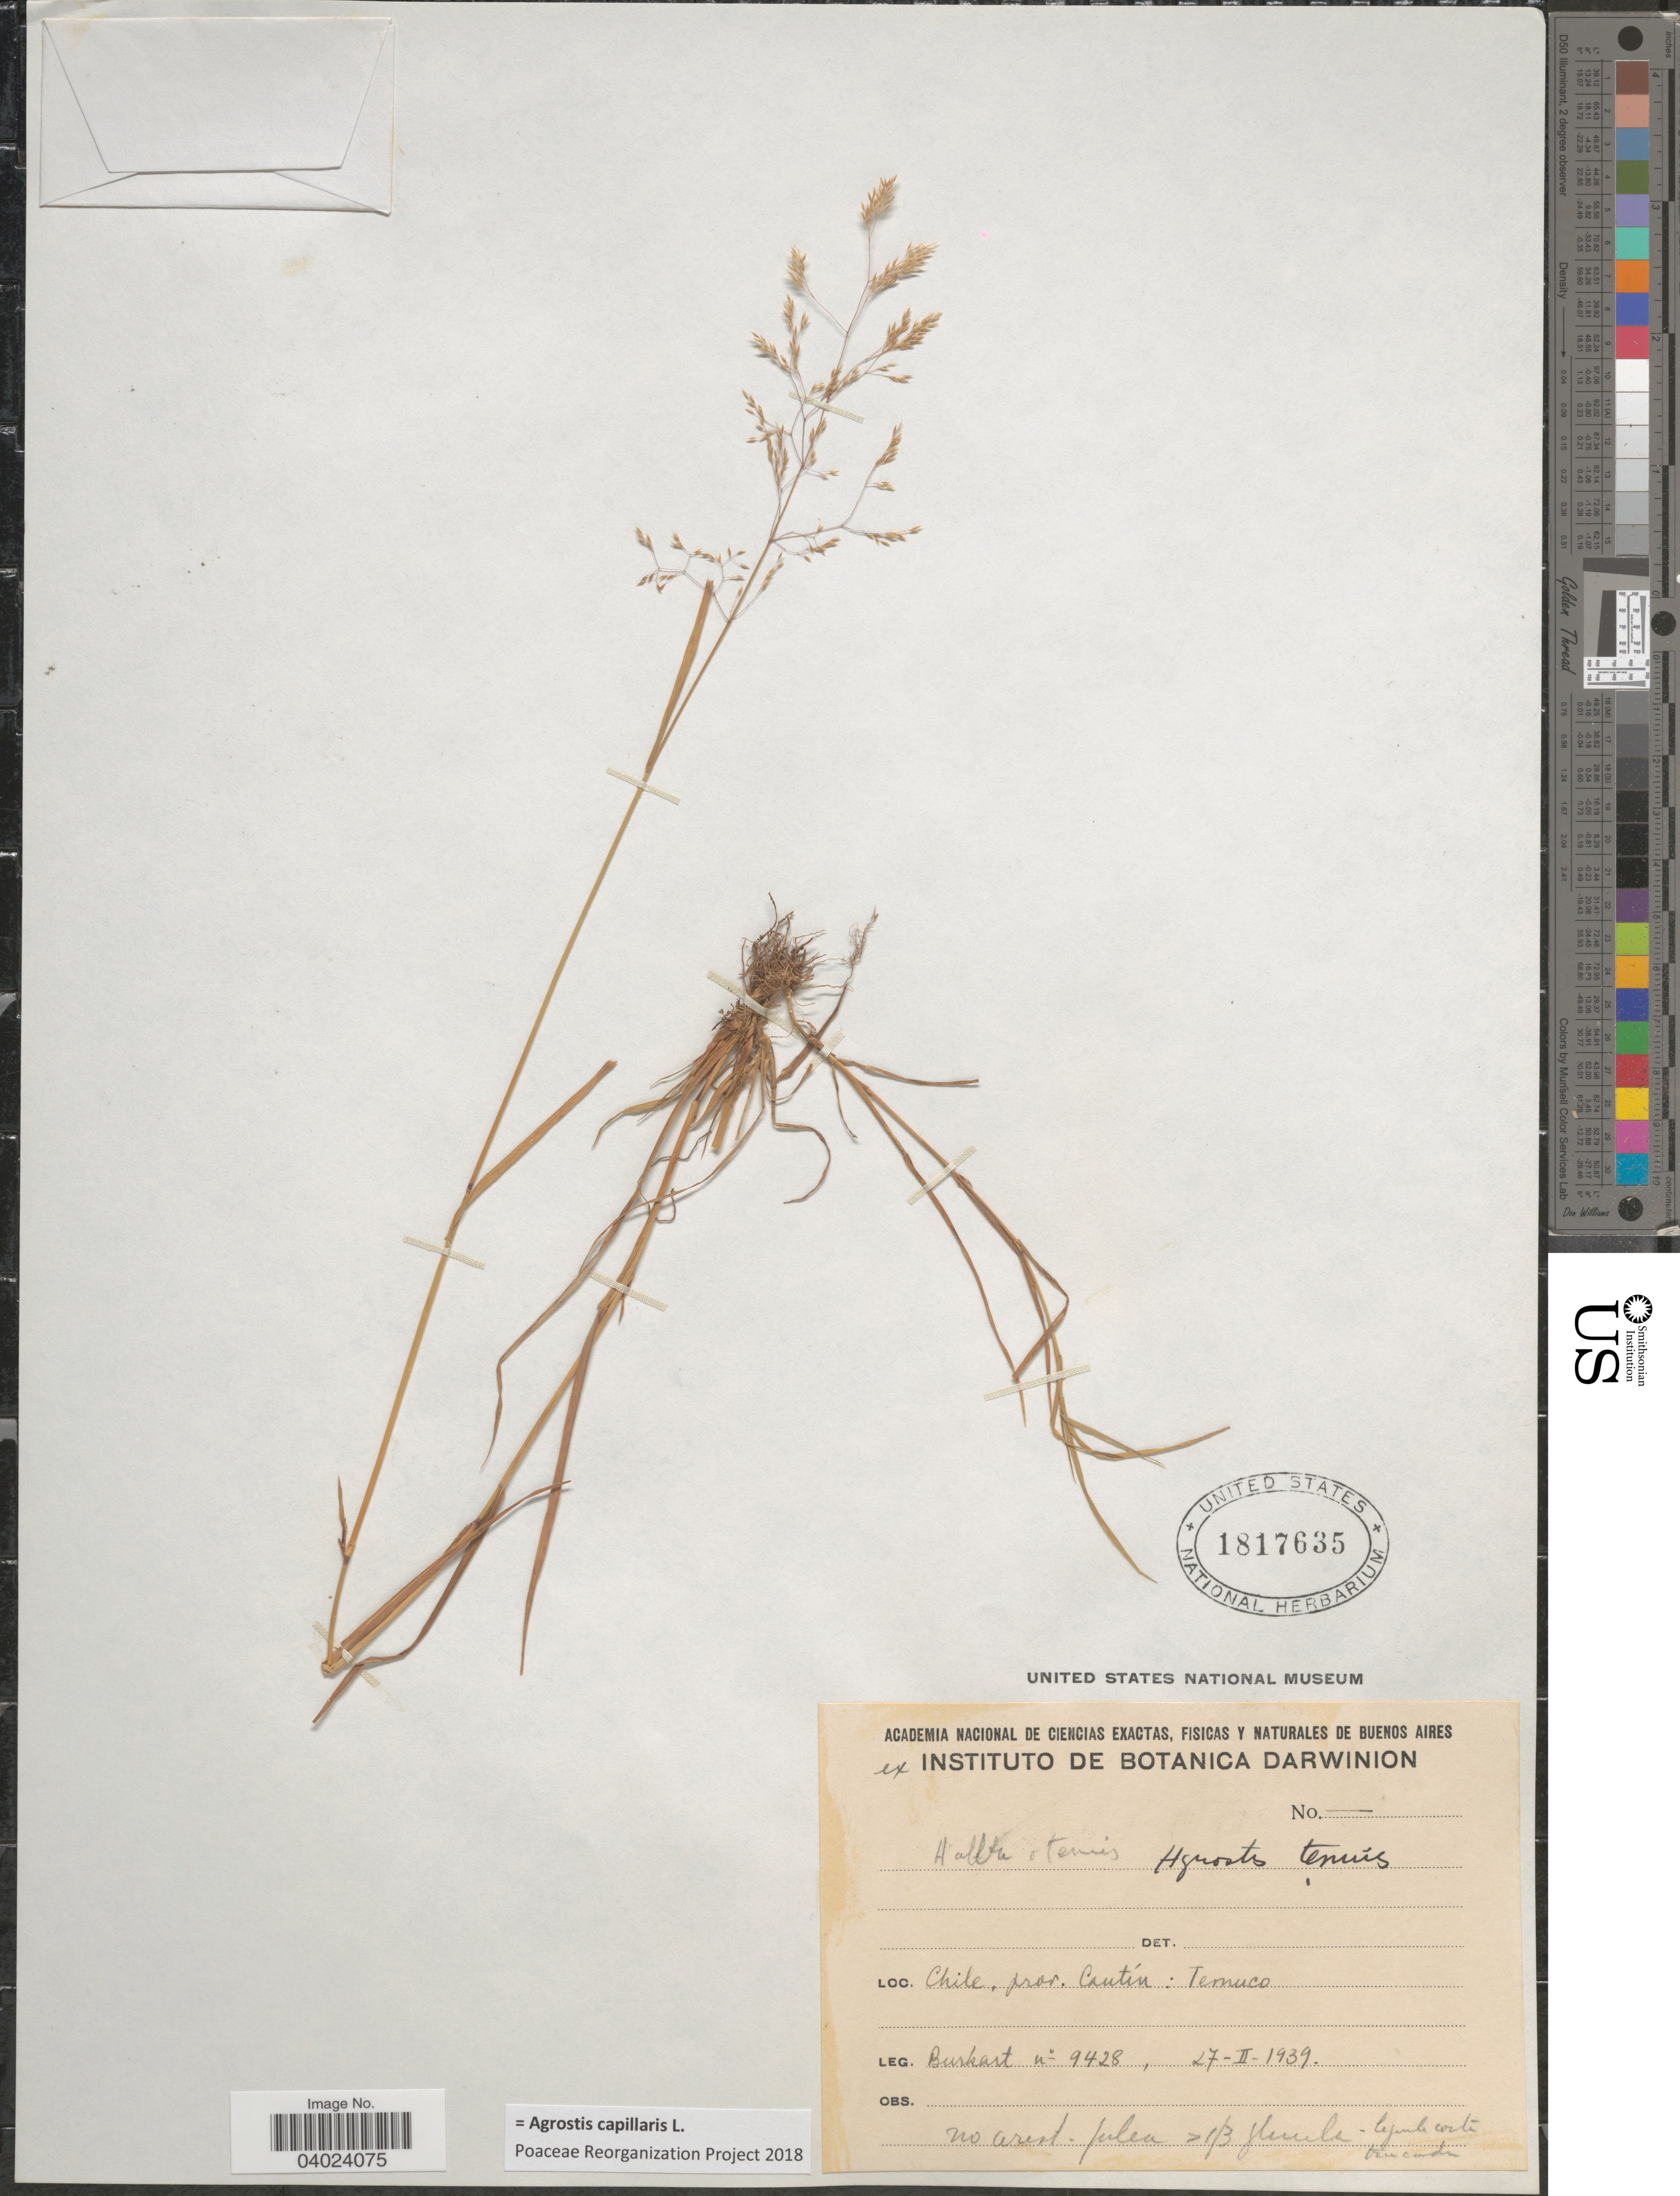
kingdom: Plantae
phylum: Tracheophyta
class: Liliopsida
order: Poales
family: Poaceae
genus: Agrostis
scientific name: Agrostis capillaris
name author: L.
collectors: -- Burkart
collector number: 9428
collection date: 1939-02-27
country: Chile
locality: Prov. Cautín: Temuco.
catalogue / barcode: US 1817635